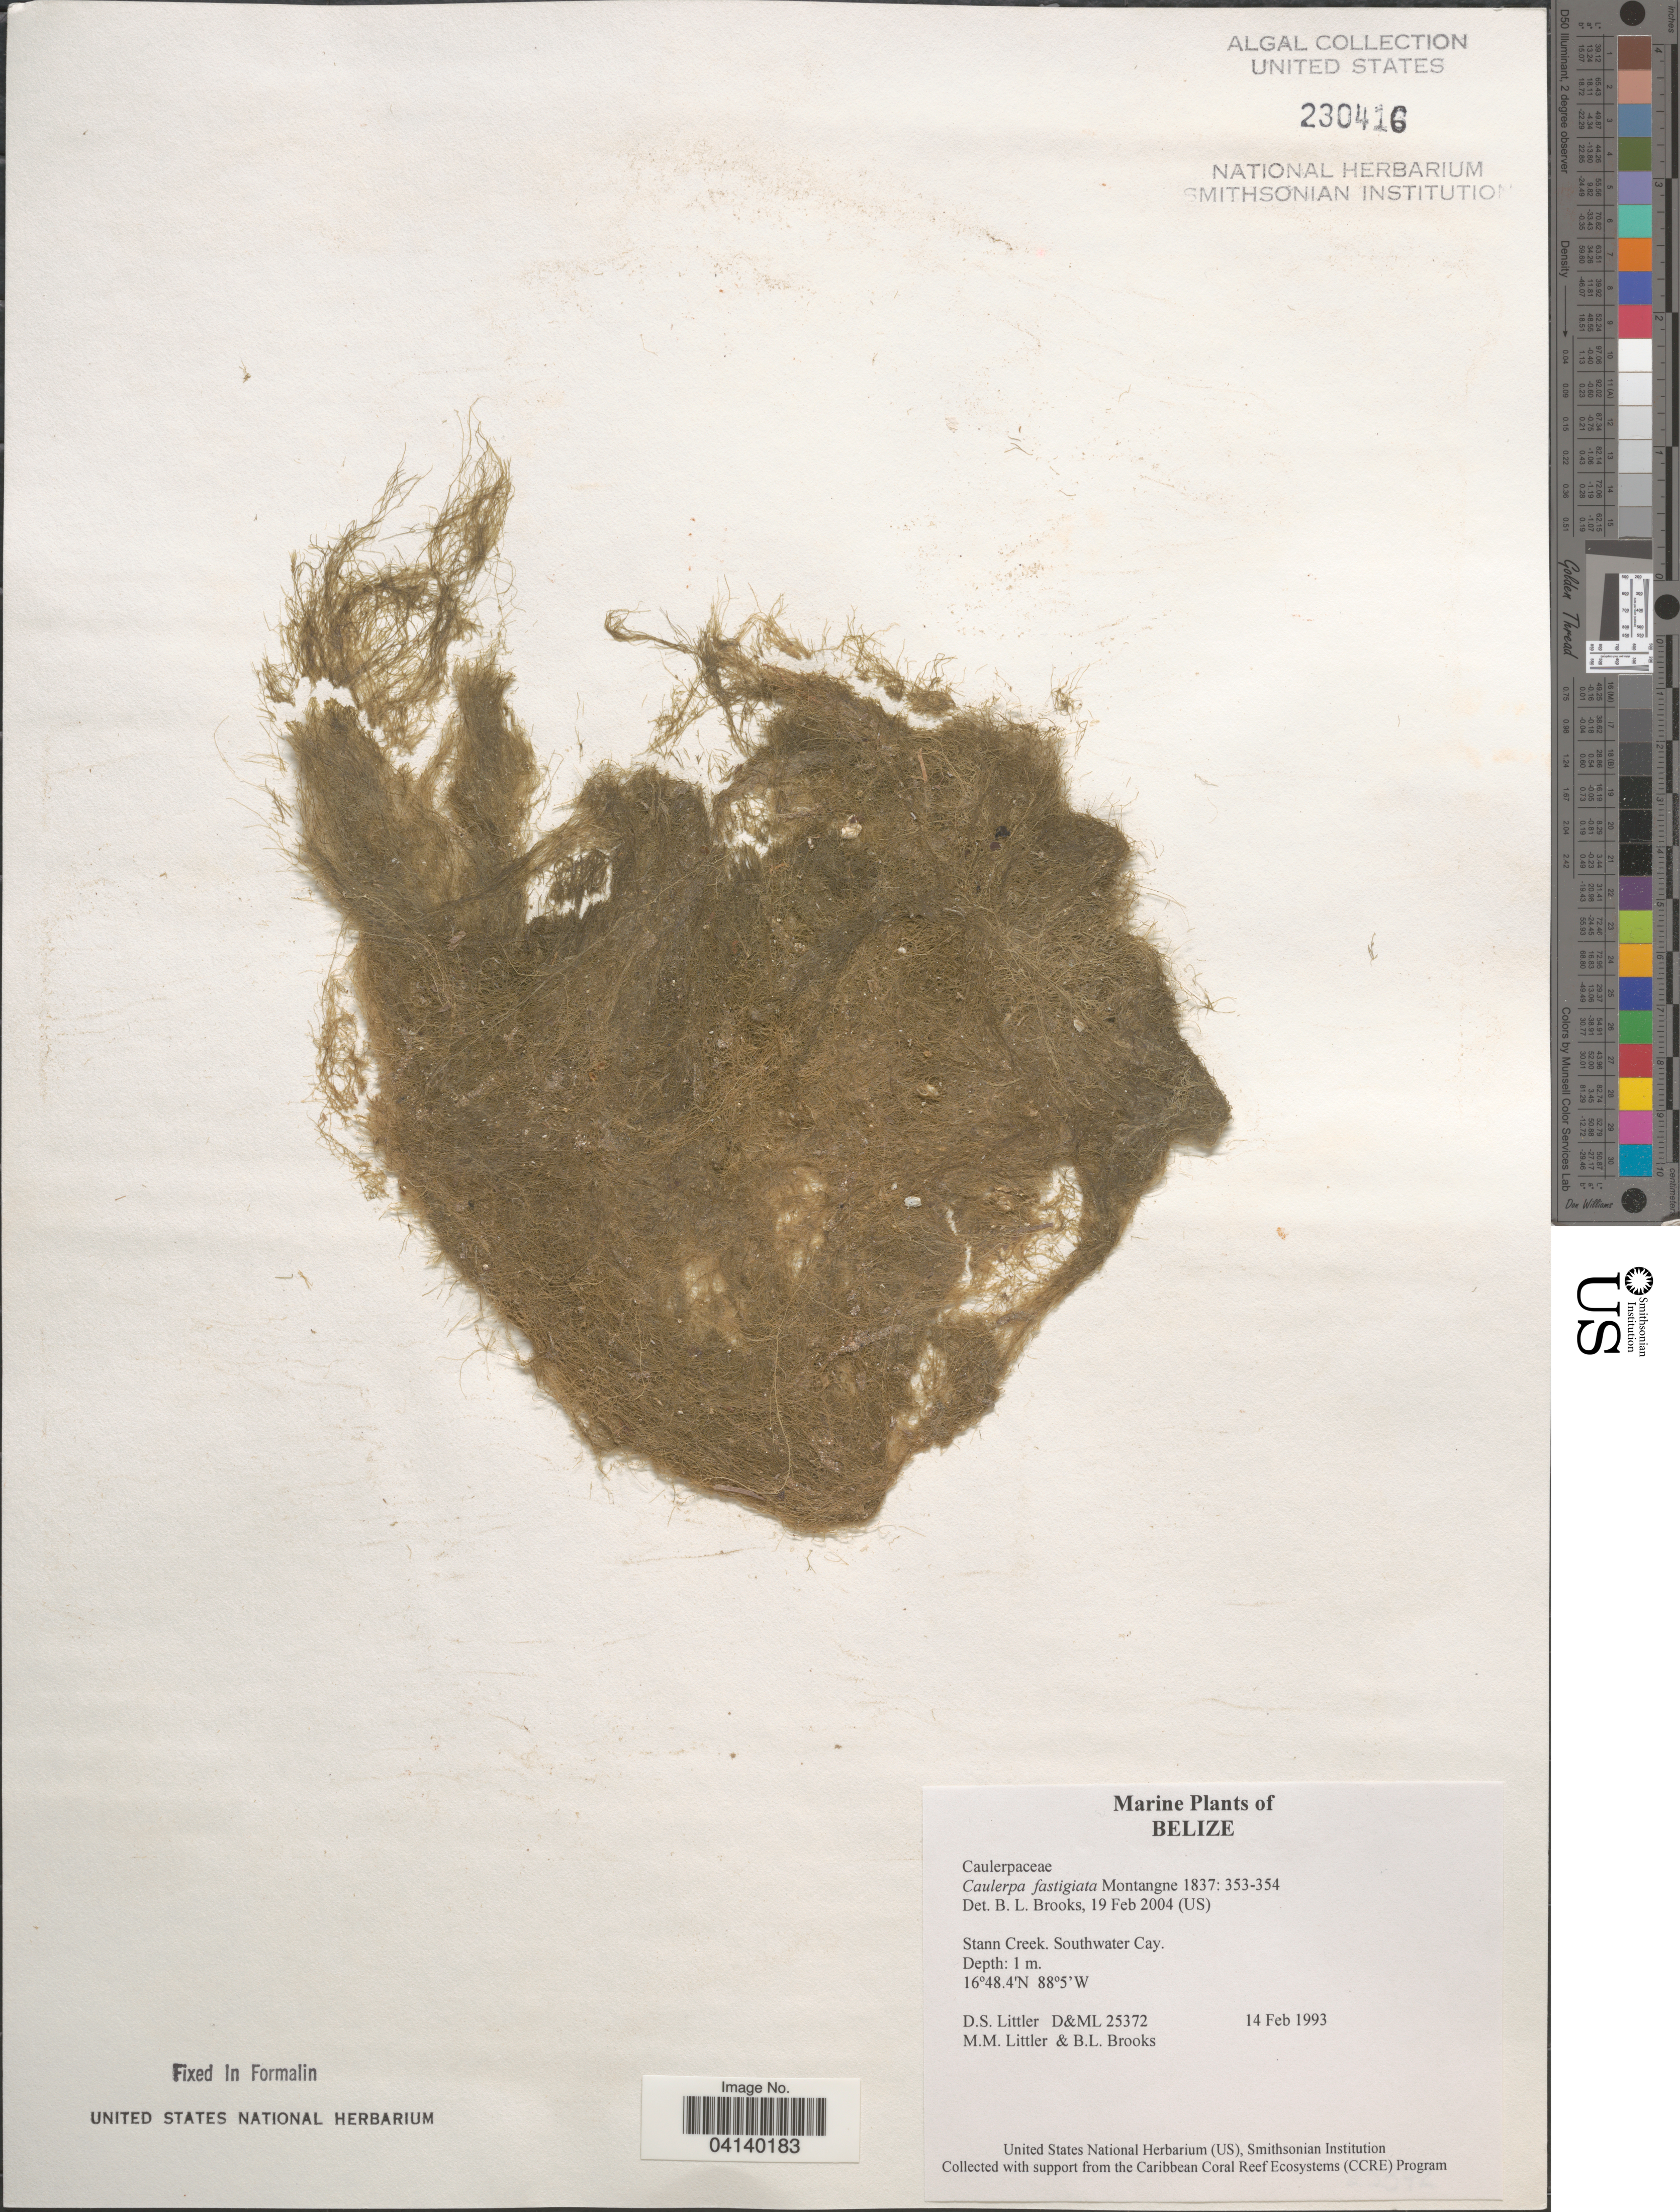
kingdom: Plantae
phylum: Chlorophyta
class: Ulvophyceae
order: Bryopsidales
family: Caulerpaceae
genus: Caulerpa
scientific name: Caulerpa fastigiata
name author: Mont.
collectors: D. S. Littler & B. Brooks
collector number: D&ML25372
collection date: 1993-02-14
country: Belize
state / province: Stann Creek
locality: Southwater Cay.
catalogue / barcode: US 230416